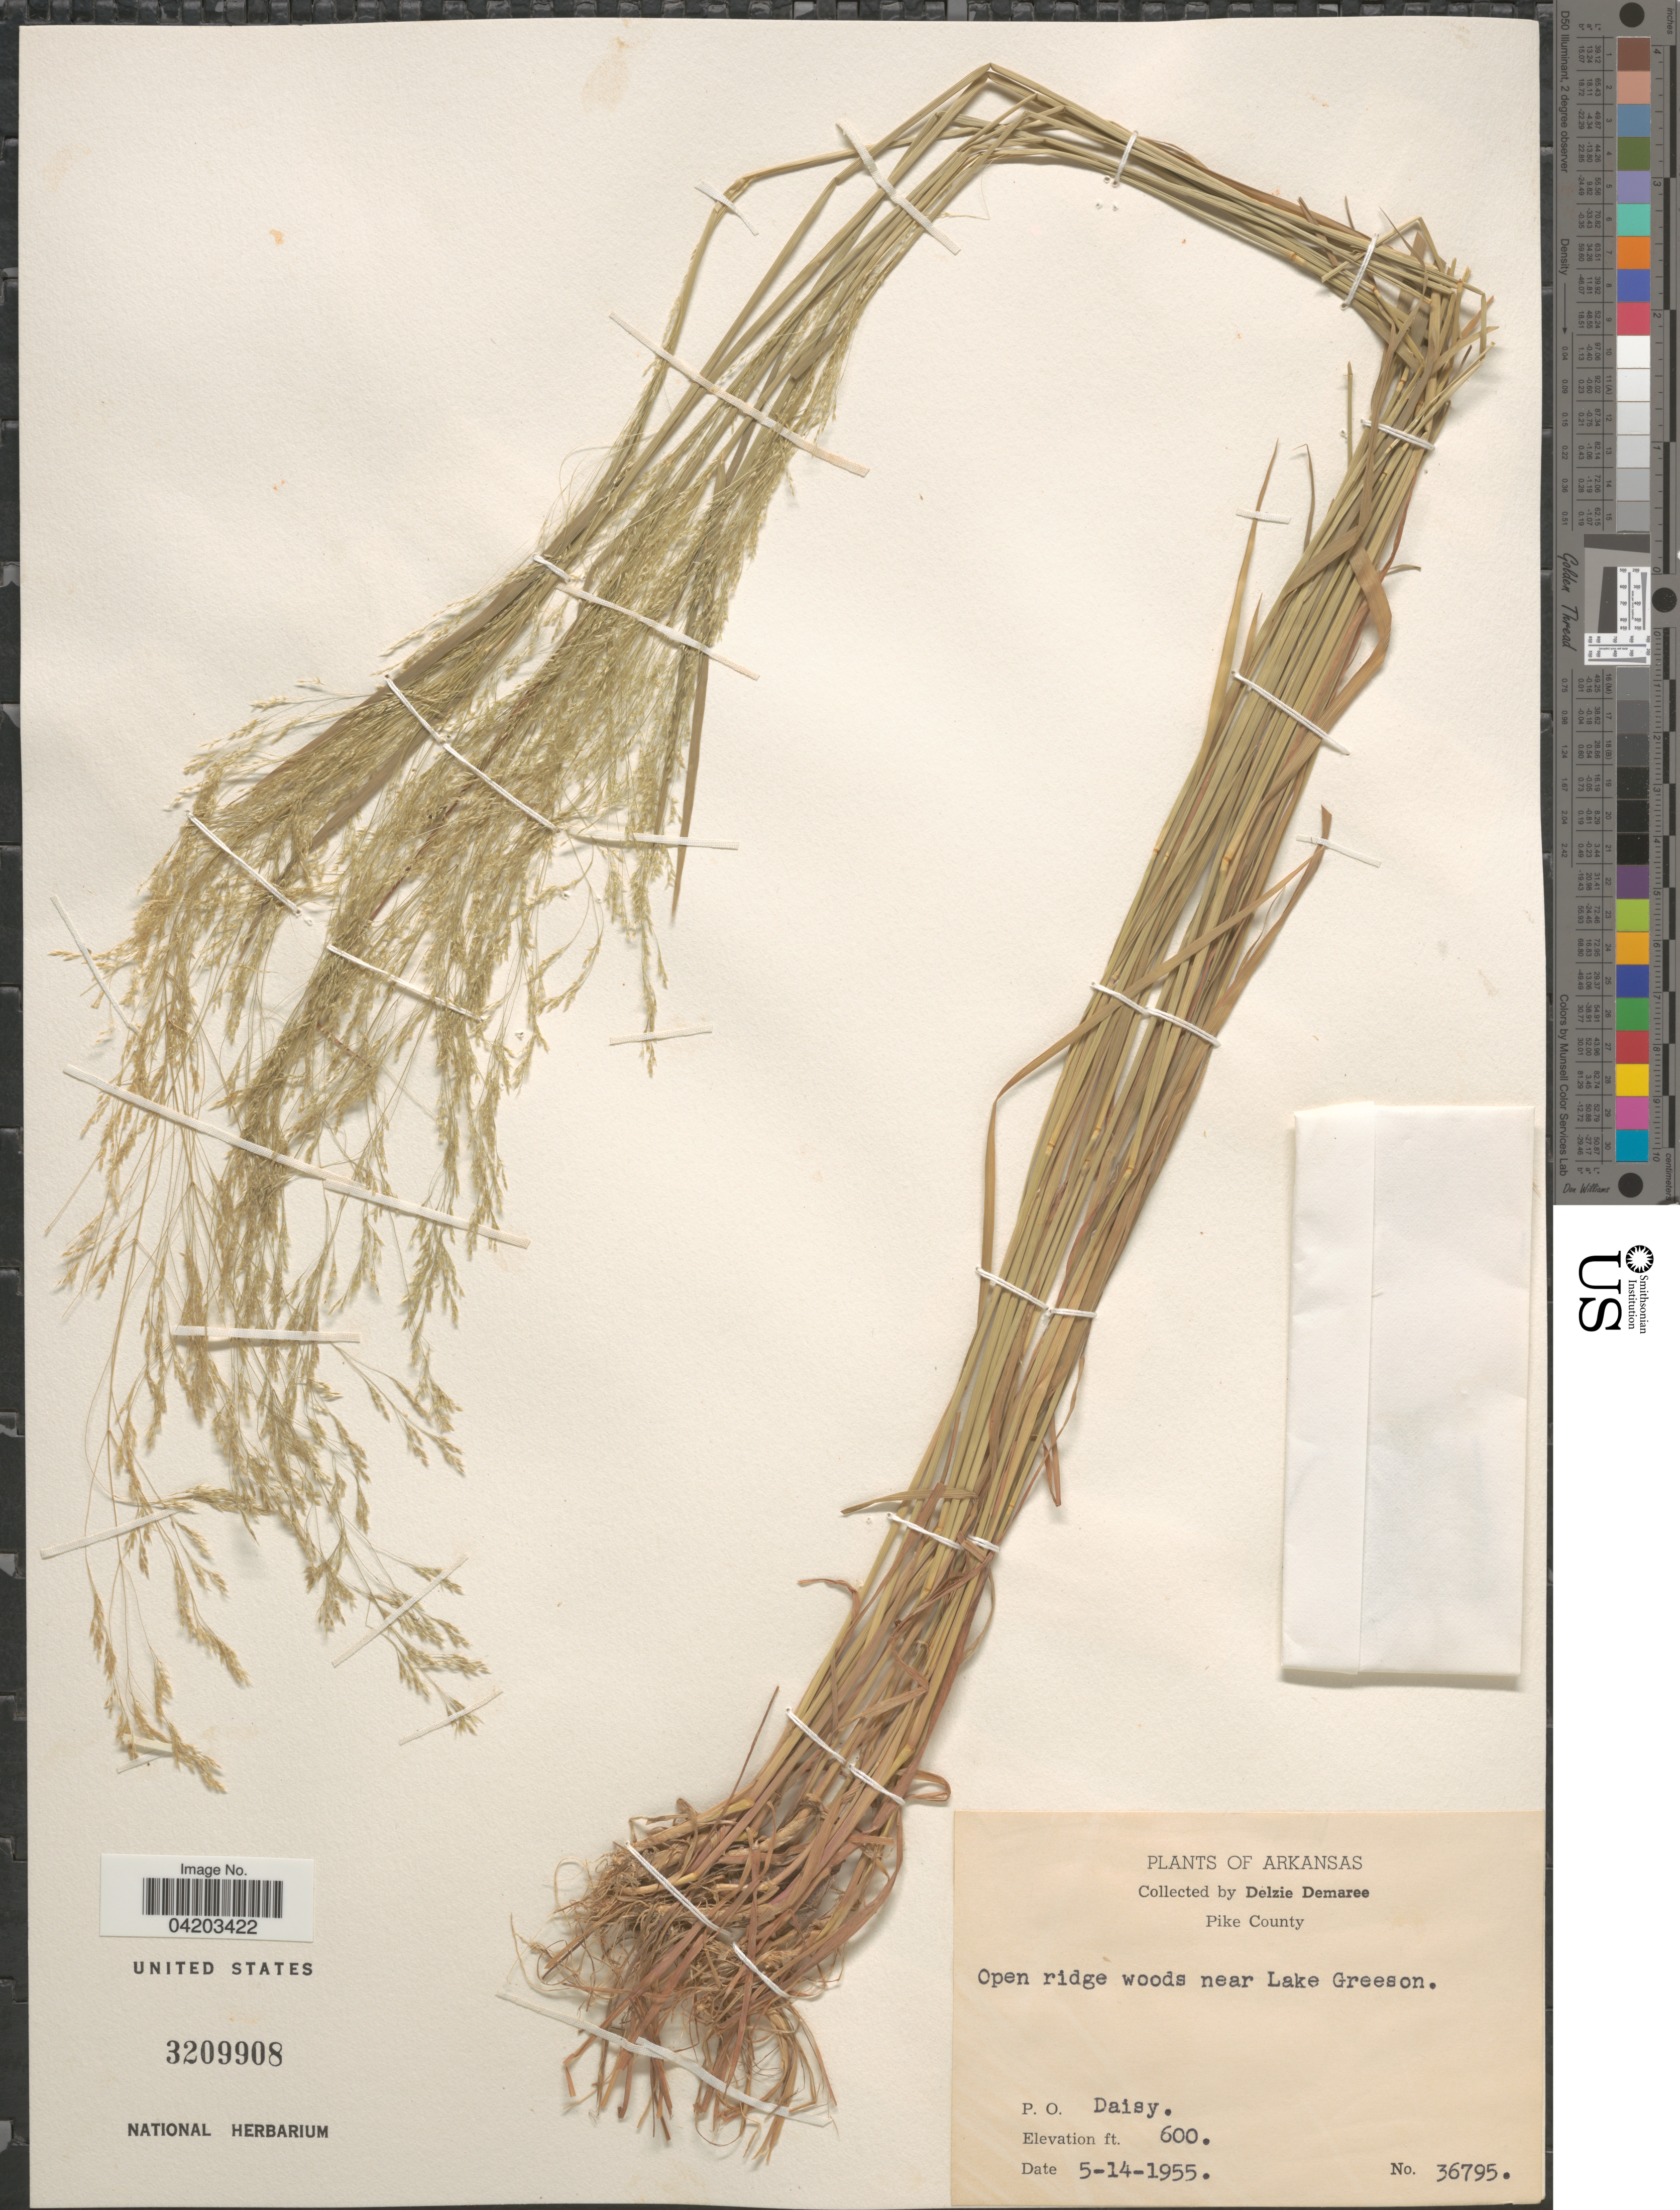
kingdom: Plantae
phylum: Tracheophyta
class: Liliopsida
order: Poales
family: Poaceae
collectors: D. Demaree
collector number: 36795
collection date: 1955-05-14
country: United States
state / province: Arkansas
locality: Pike County. Near Lake Greeson. P. O. Daisy.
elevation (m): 183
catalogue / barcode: US 3209908